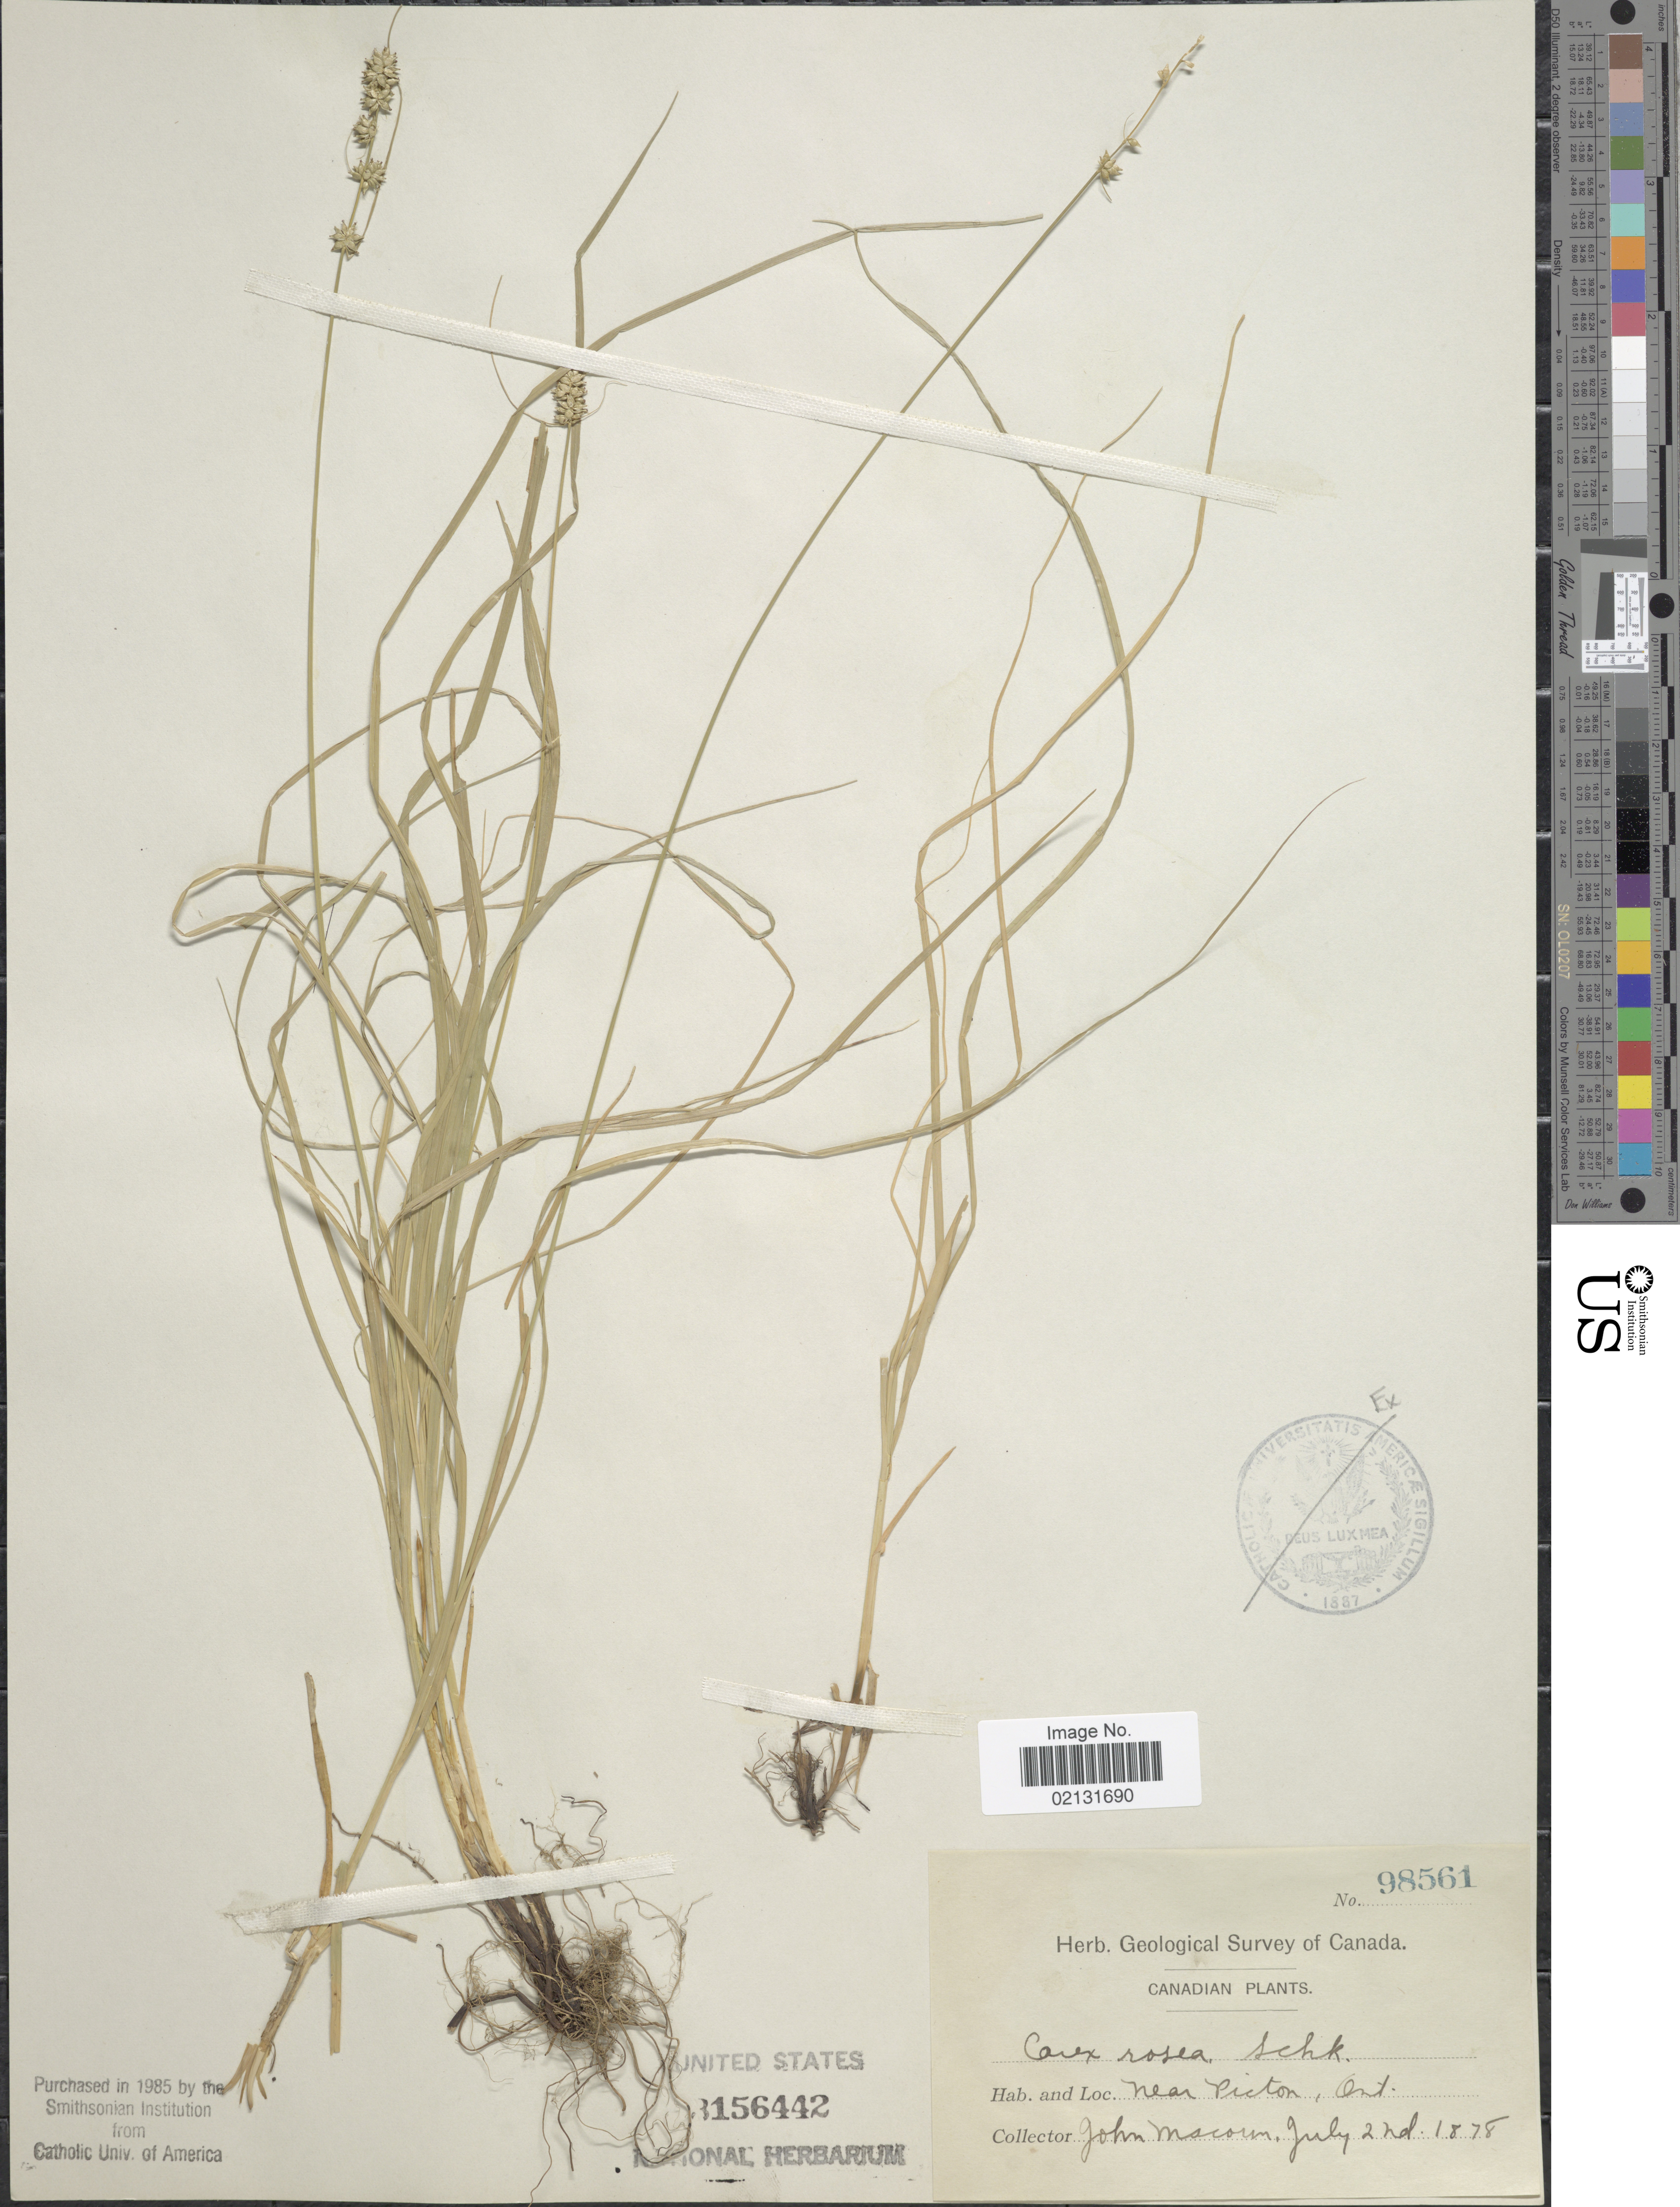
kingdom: Plantae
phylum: Tracheophyta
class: Liliopsida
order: Poales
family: Cyperaceae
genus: Carex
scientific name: Carex rosea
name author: Willd.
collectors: J. Macoun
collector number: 98561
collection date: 1878-07-02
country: Canada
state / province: Ontario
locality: Near Picton.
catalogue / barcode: US 8156442